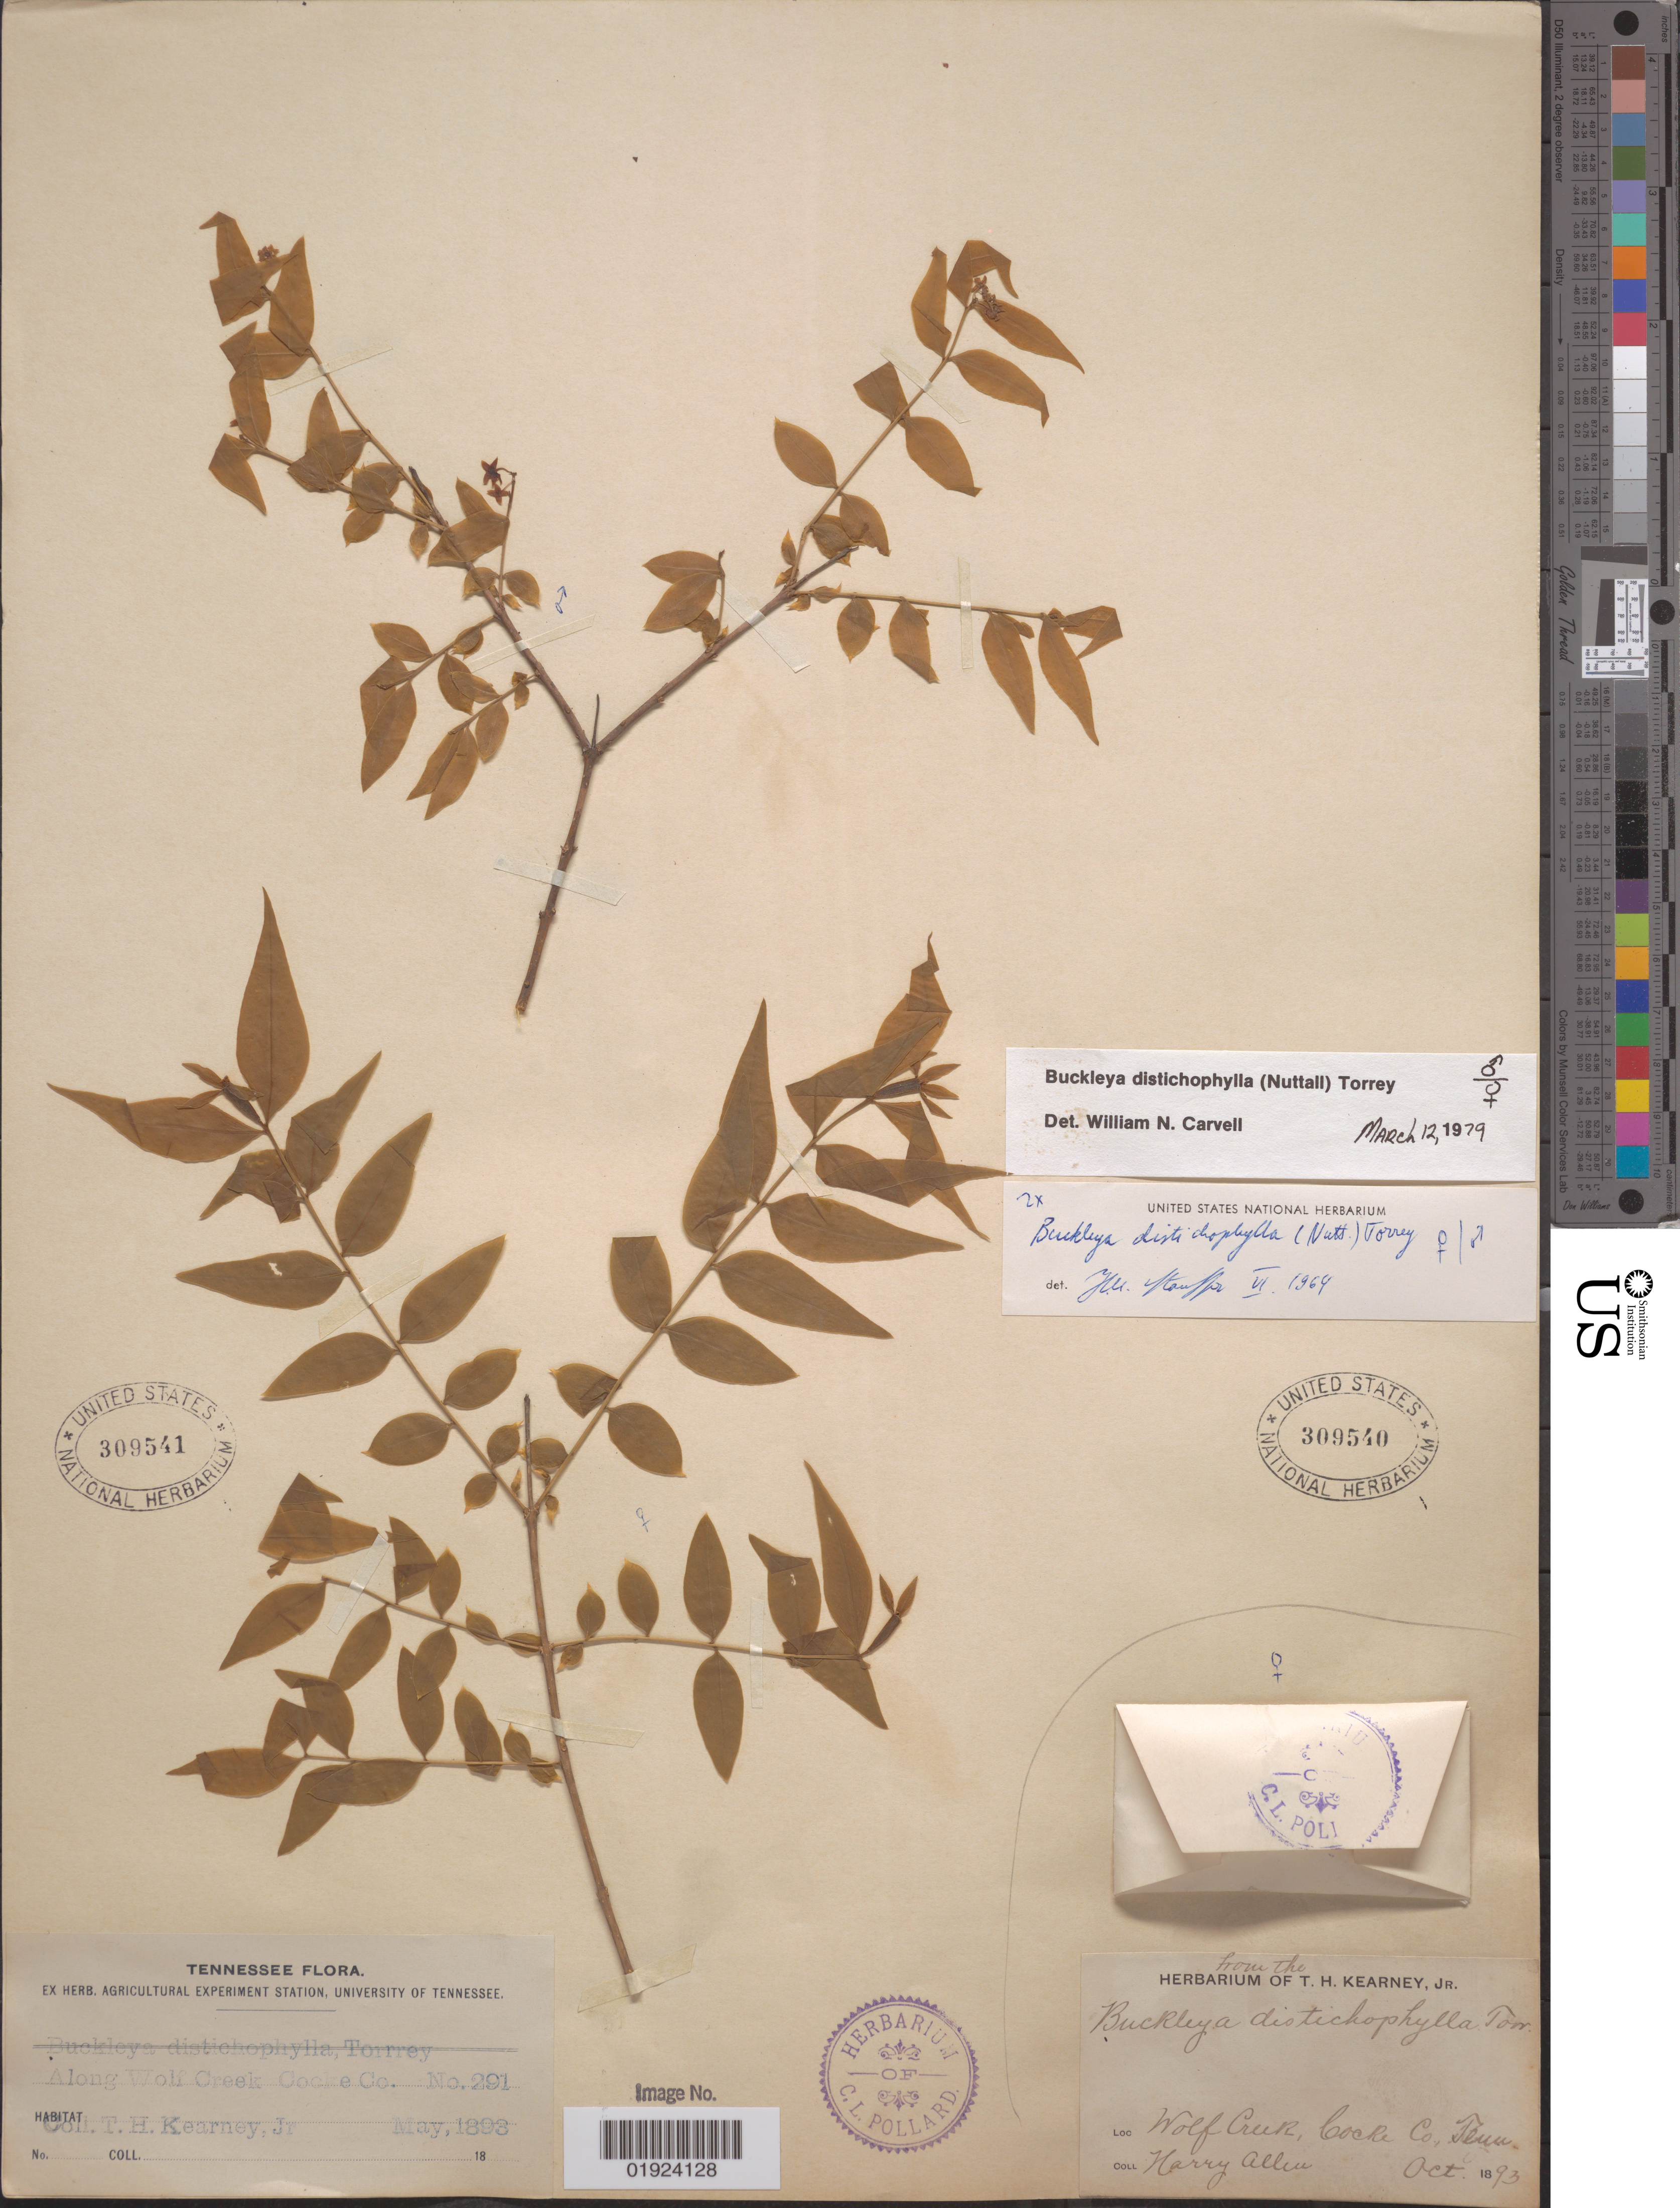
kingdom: Plantae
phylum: Tracheophyta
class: Magnoliopsida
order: Santalales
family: Thesiaceae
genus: Buckleya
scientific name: Buckleya distichophylla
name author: (Nutt.) Torr.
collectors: H. Allen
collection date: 1893-10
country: United States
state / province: Tennessee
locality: Wolf Creek, Cocke Co.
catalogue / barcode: US 309540-2